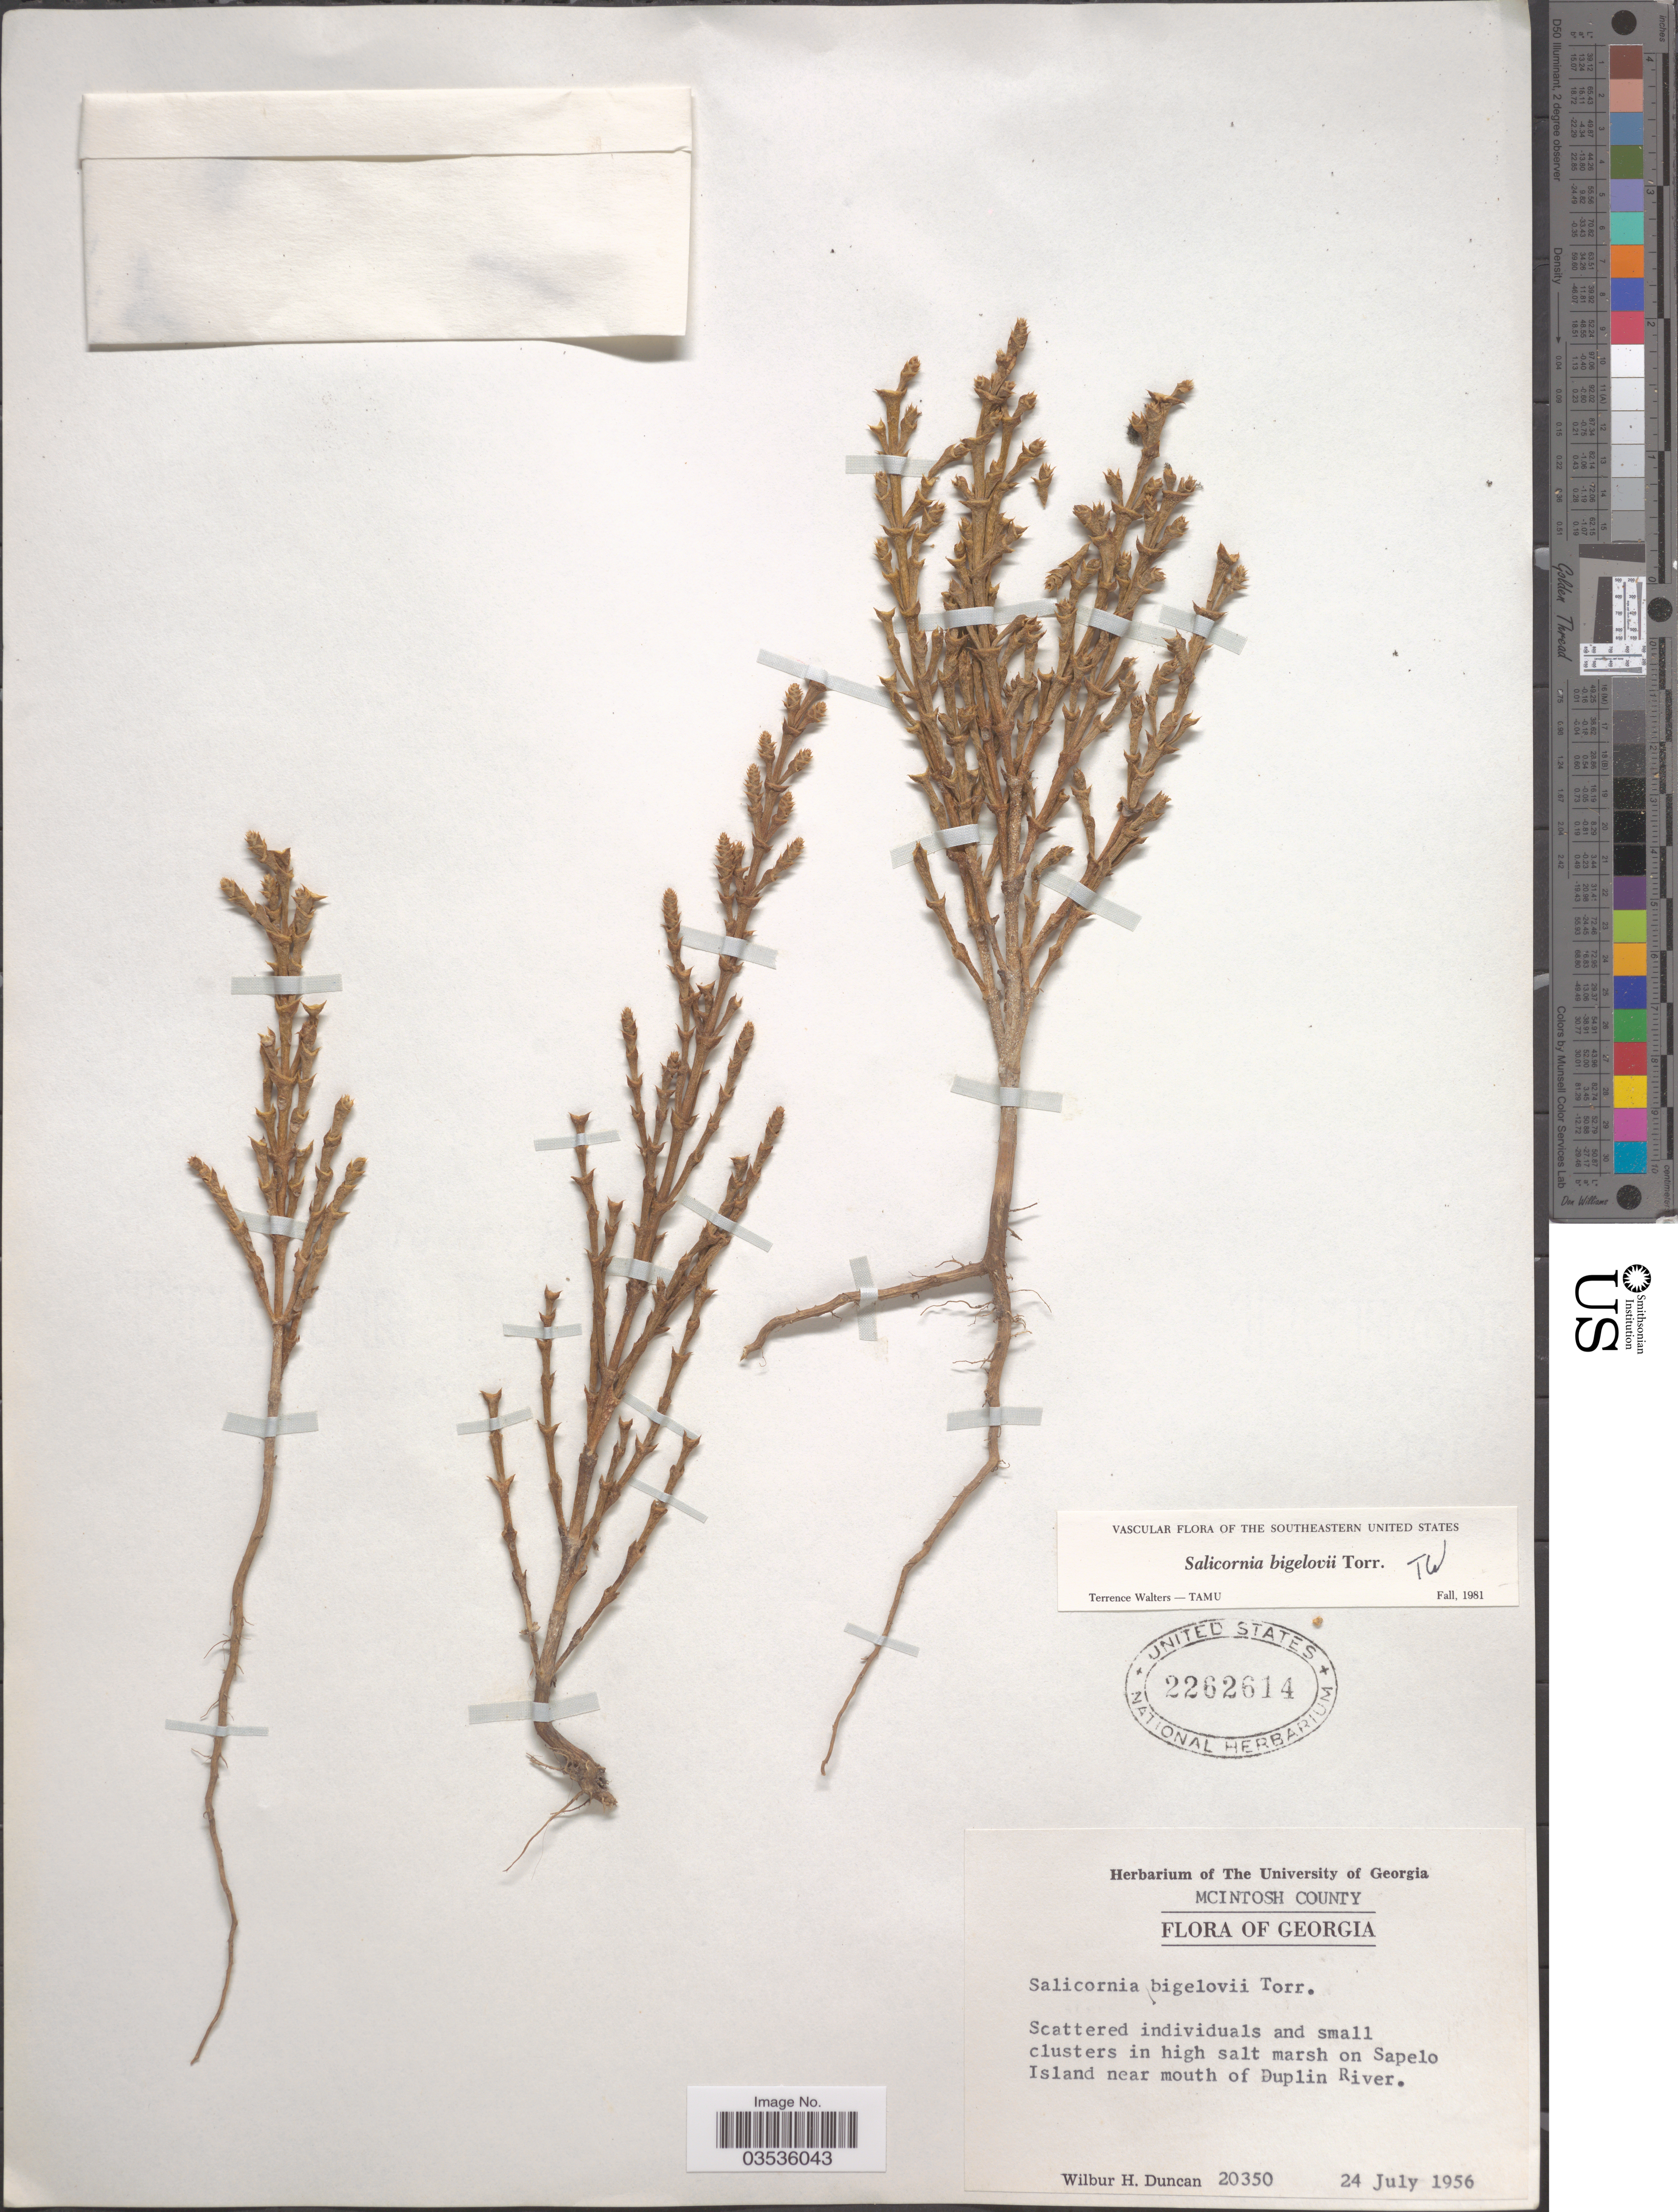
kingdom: Plantae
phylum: Tracheophyta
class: Magnoliopsida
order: Caryophyllales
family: Amaranthaceae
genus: Salicornia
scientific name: Salicornia bigelovii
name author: Torr.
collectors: W. H. Duncan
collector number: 20350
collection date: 1956-07-24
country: United States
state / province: Georgia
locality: McIntosh County. In high salt marsh on Sapelo Island near mouth of Duplin River.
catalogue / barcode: US 2262614